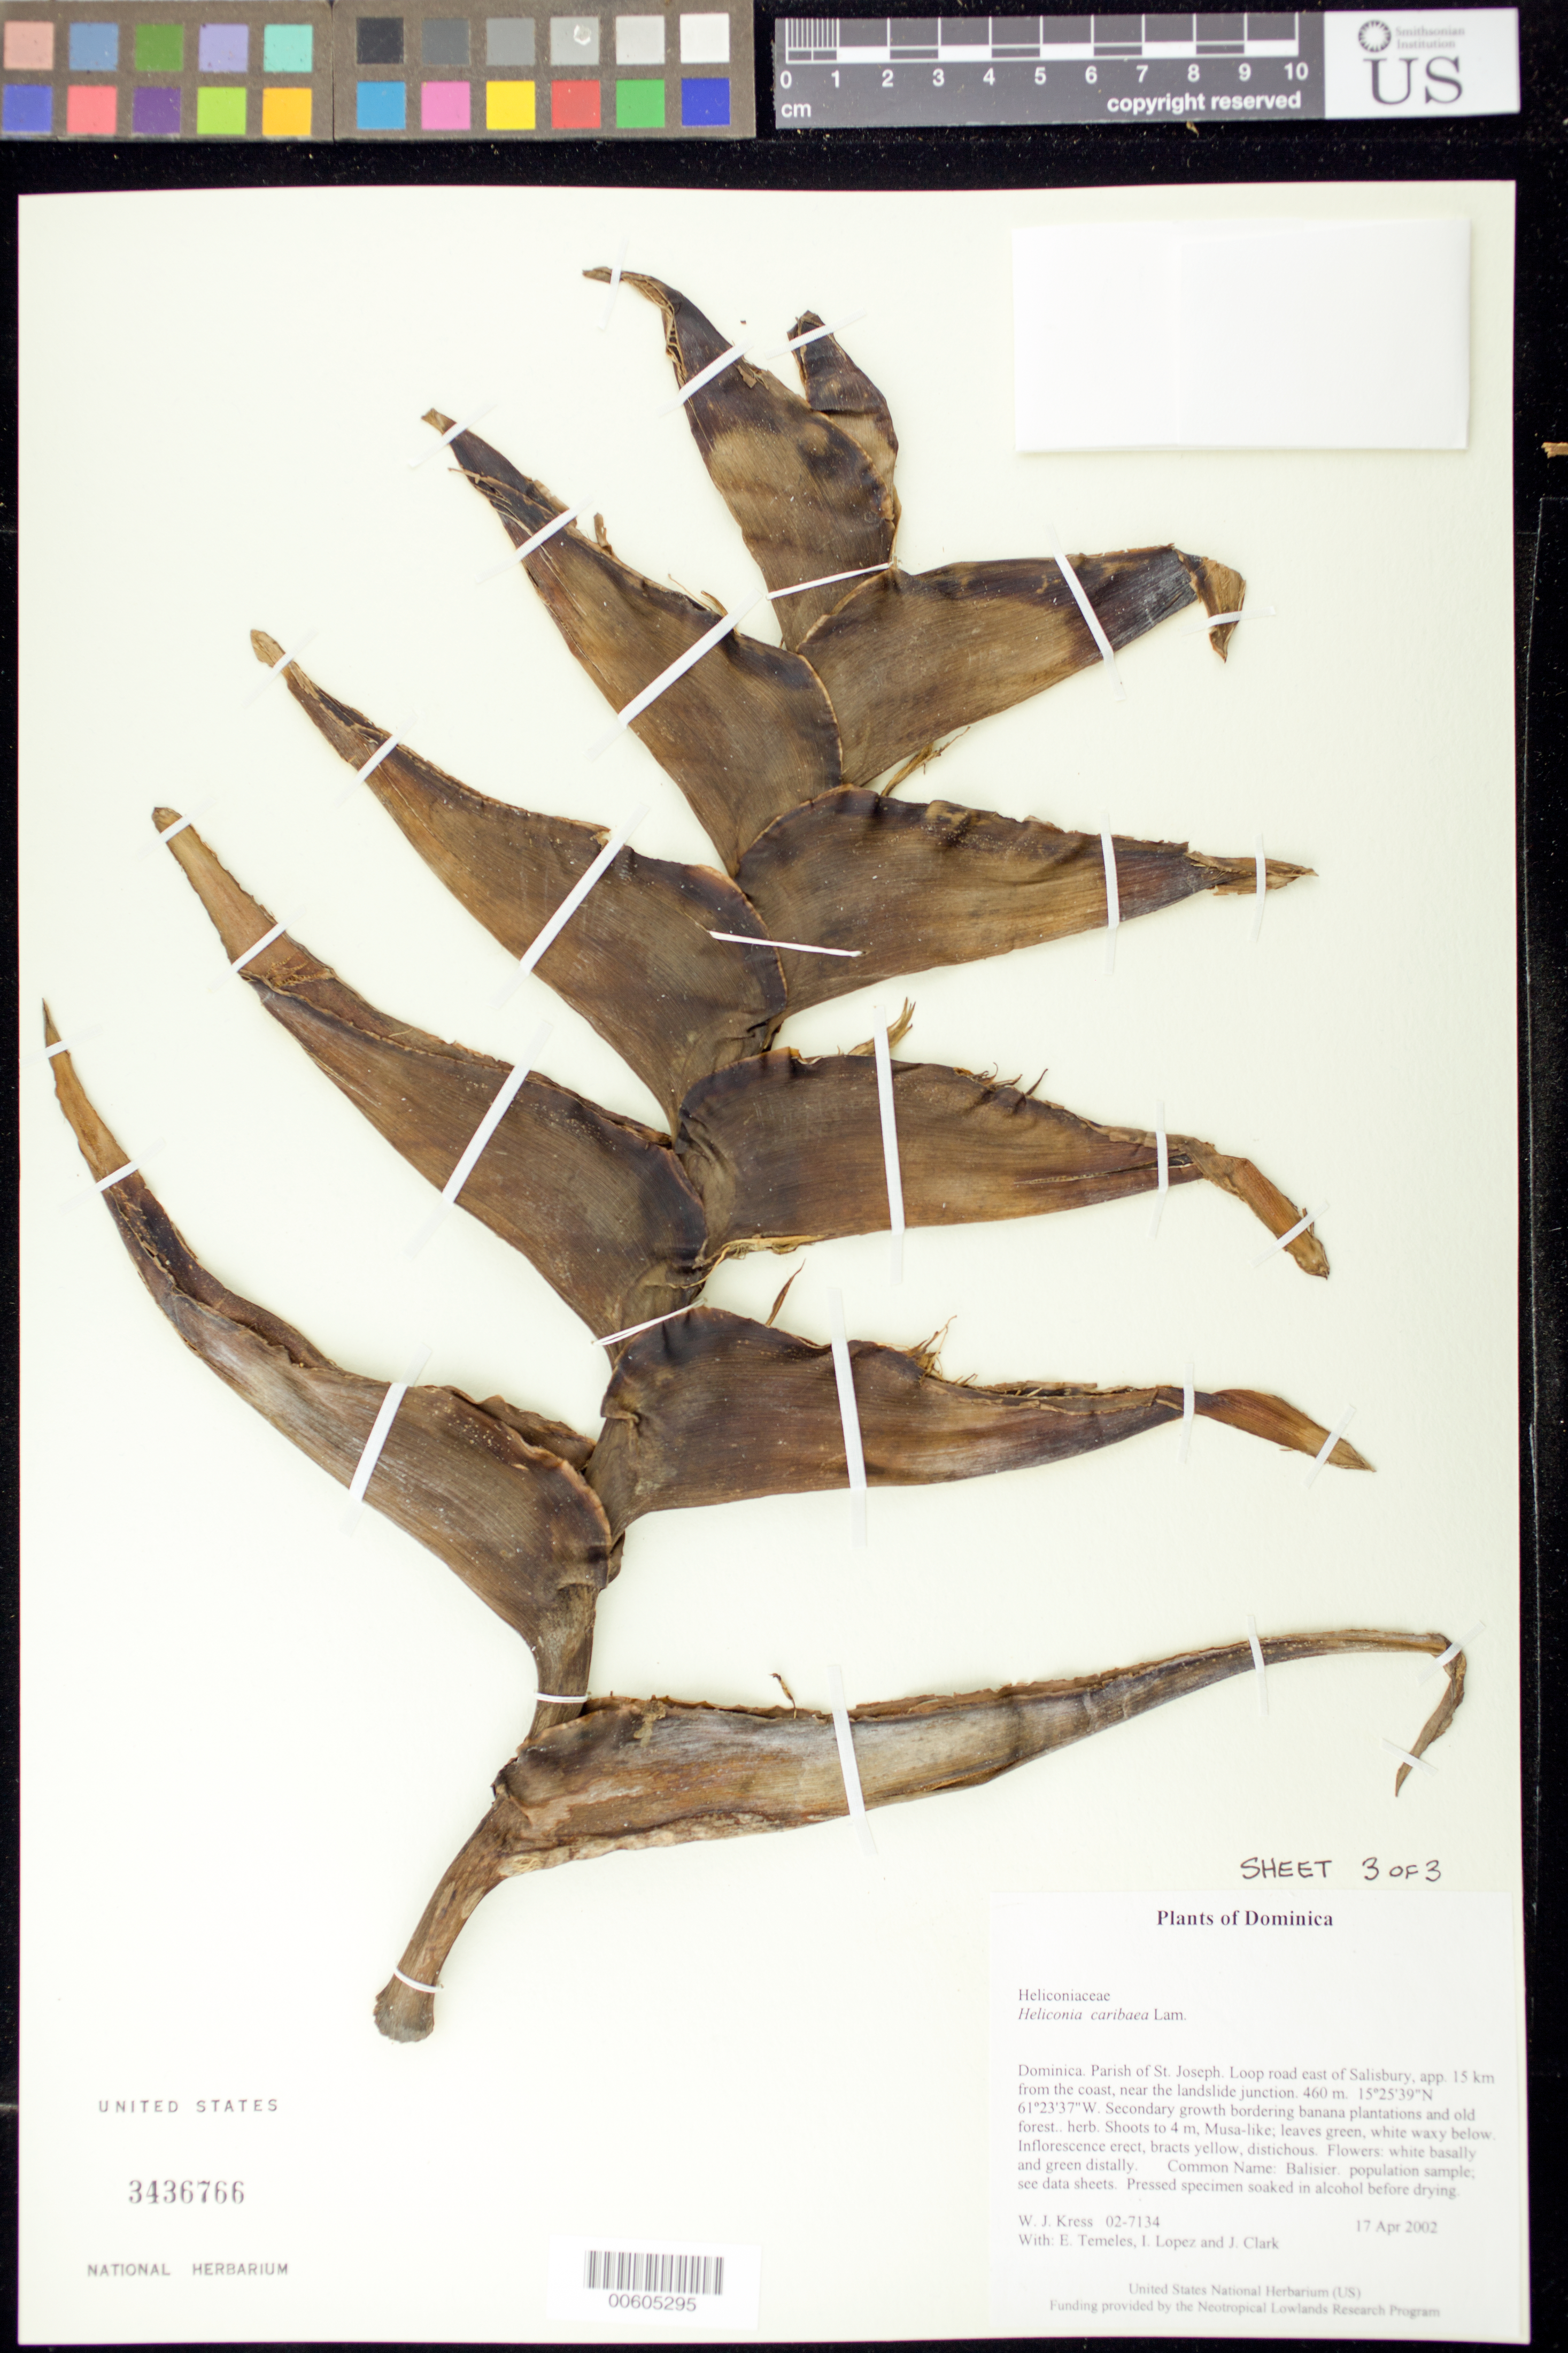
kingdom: Plantae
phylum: Tracheophyta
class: Liliopsida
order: Zingiberales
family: Heliconiaceae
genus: Heliconia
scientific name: Heliconia caribaea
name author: Lam.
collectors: W. J. Kress, E. Temeles, J. L. Clark & I. C. Lopez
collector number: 02-7134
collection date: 2002-04-17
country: Dominica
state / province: St. Joseph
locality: Loop road east of Salisbury, app. 15 km from the coast, near the landslide junction.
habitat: Secondary growth bordering banana plantations and old forest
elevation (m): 460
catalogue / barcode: US 3436766